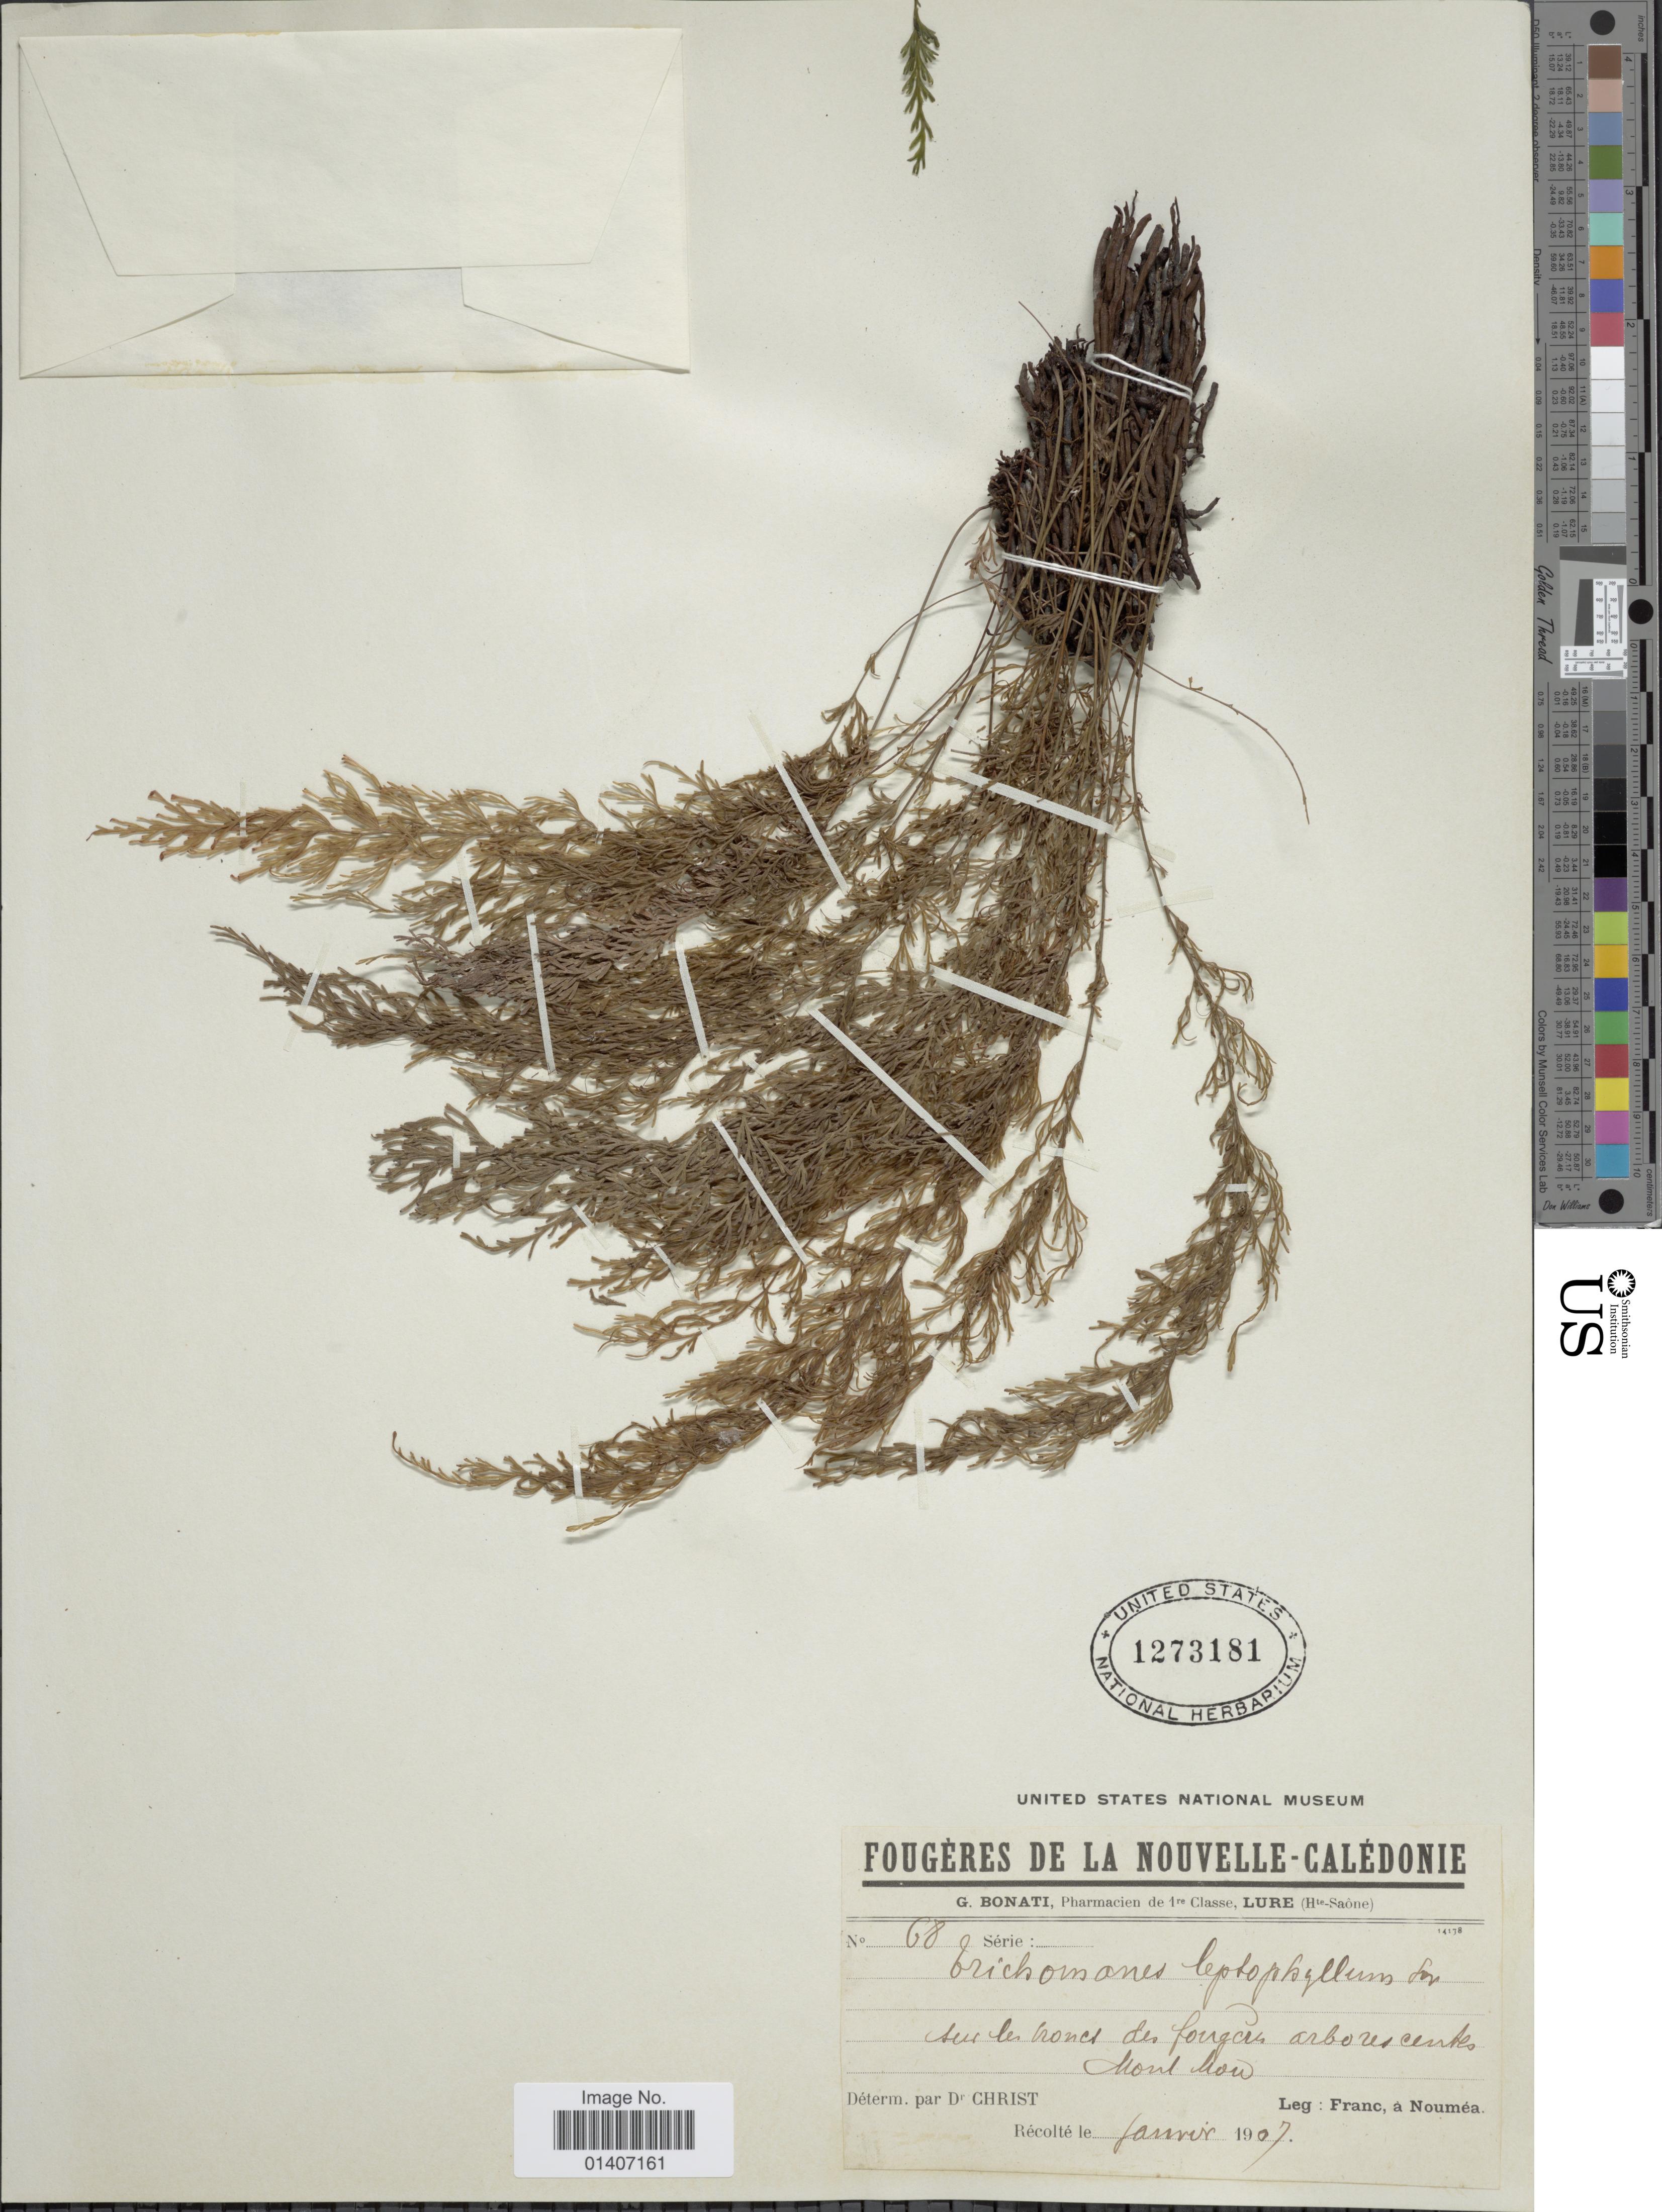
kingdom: Plantae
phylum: Tracheophyta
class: Polypodiopsida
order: Hymenophyllales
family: Hymenophyllaceae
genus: Abrodictyum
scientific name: Abrodictyum caudatum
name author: (Brack.) Ebihara & K. Iwats.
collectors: I. Franc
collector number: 68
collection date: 1907-01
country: New Caledonia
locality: Mont Mou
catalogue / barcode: US 1273181